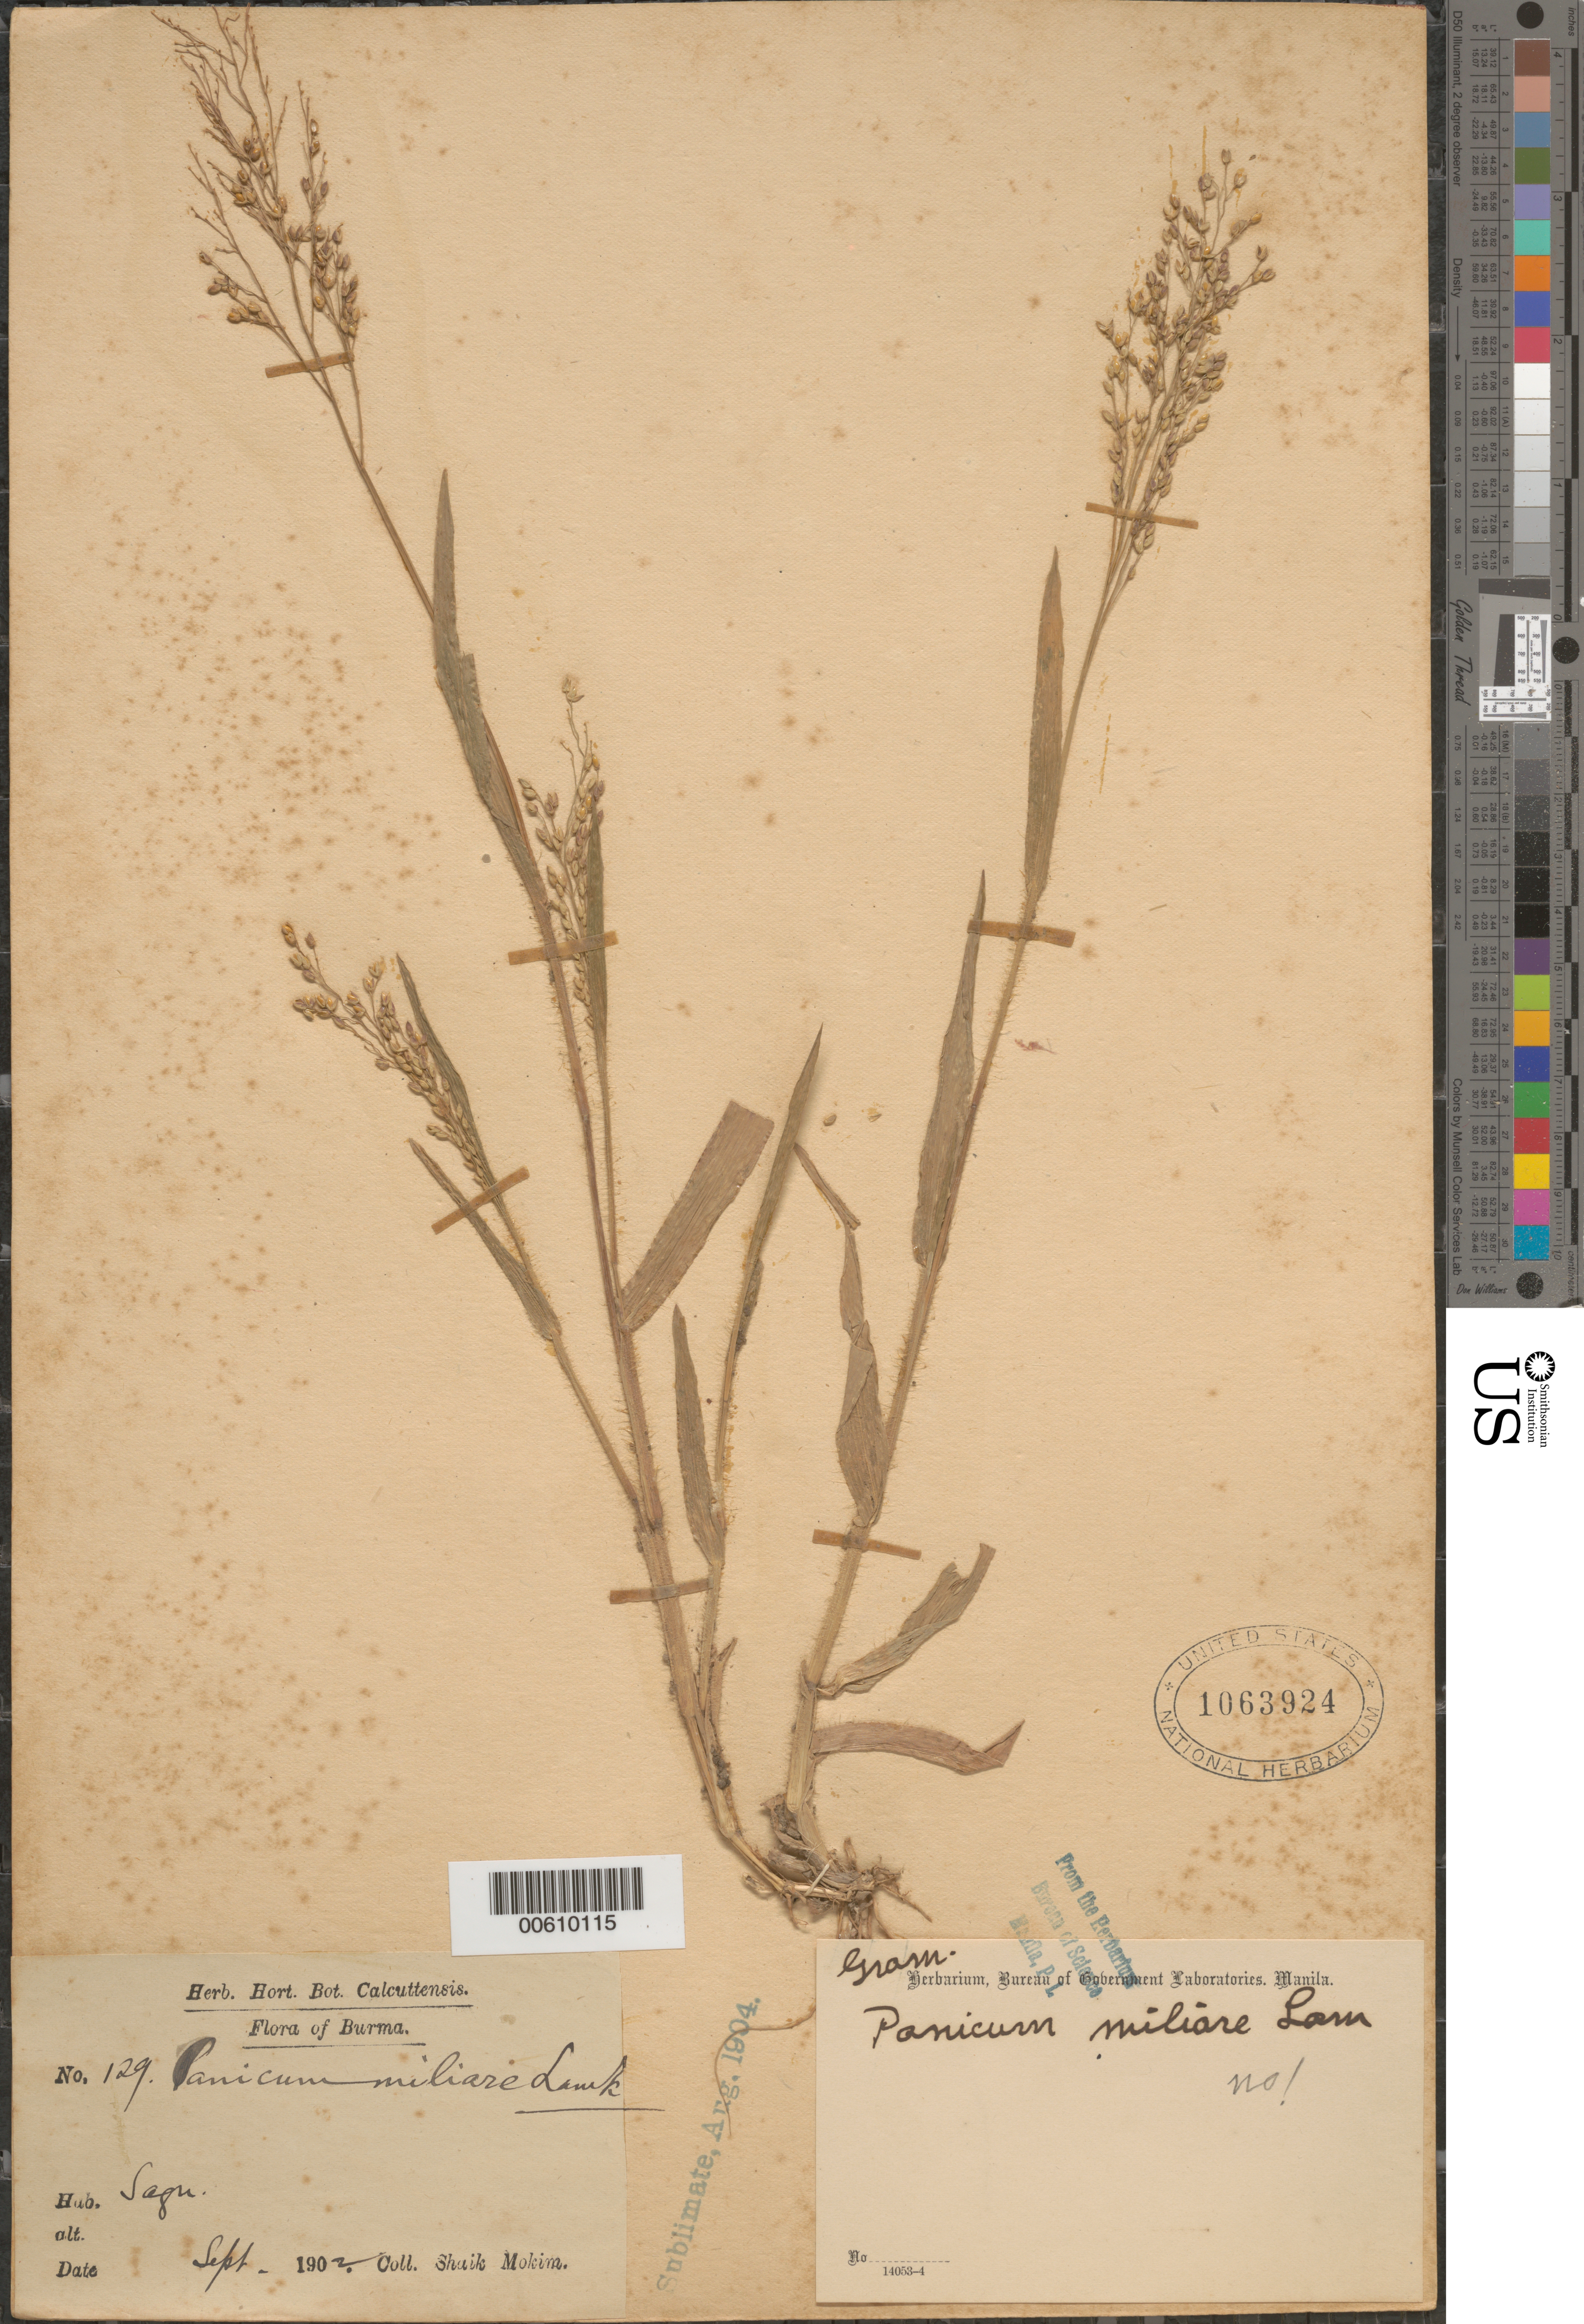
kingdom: Plantae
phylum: Tracheophyta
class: Liliopsida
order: Poales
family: Poaceae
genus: Panicum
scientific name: Panicum miliare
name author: Lam.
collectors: S. Mokim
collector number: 129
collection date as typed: Sep 1902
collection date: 1902-09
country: Myanmar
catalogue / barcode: US 1063924